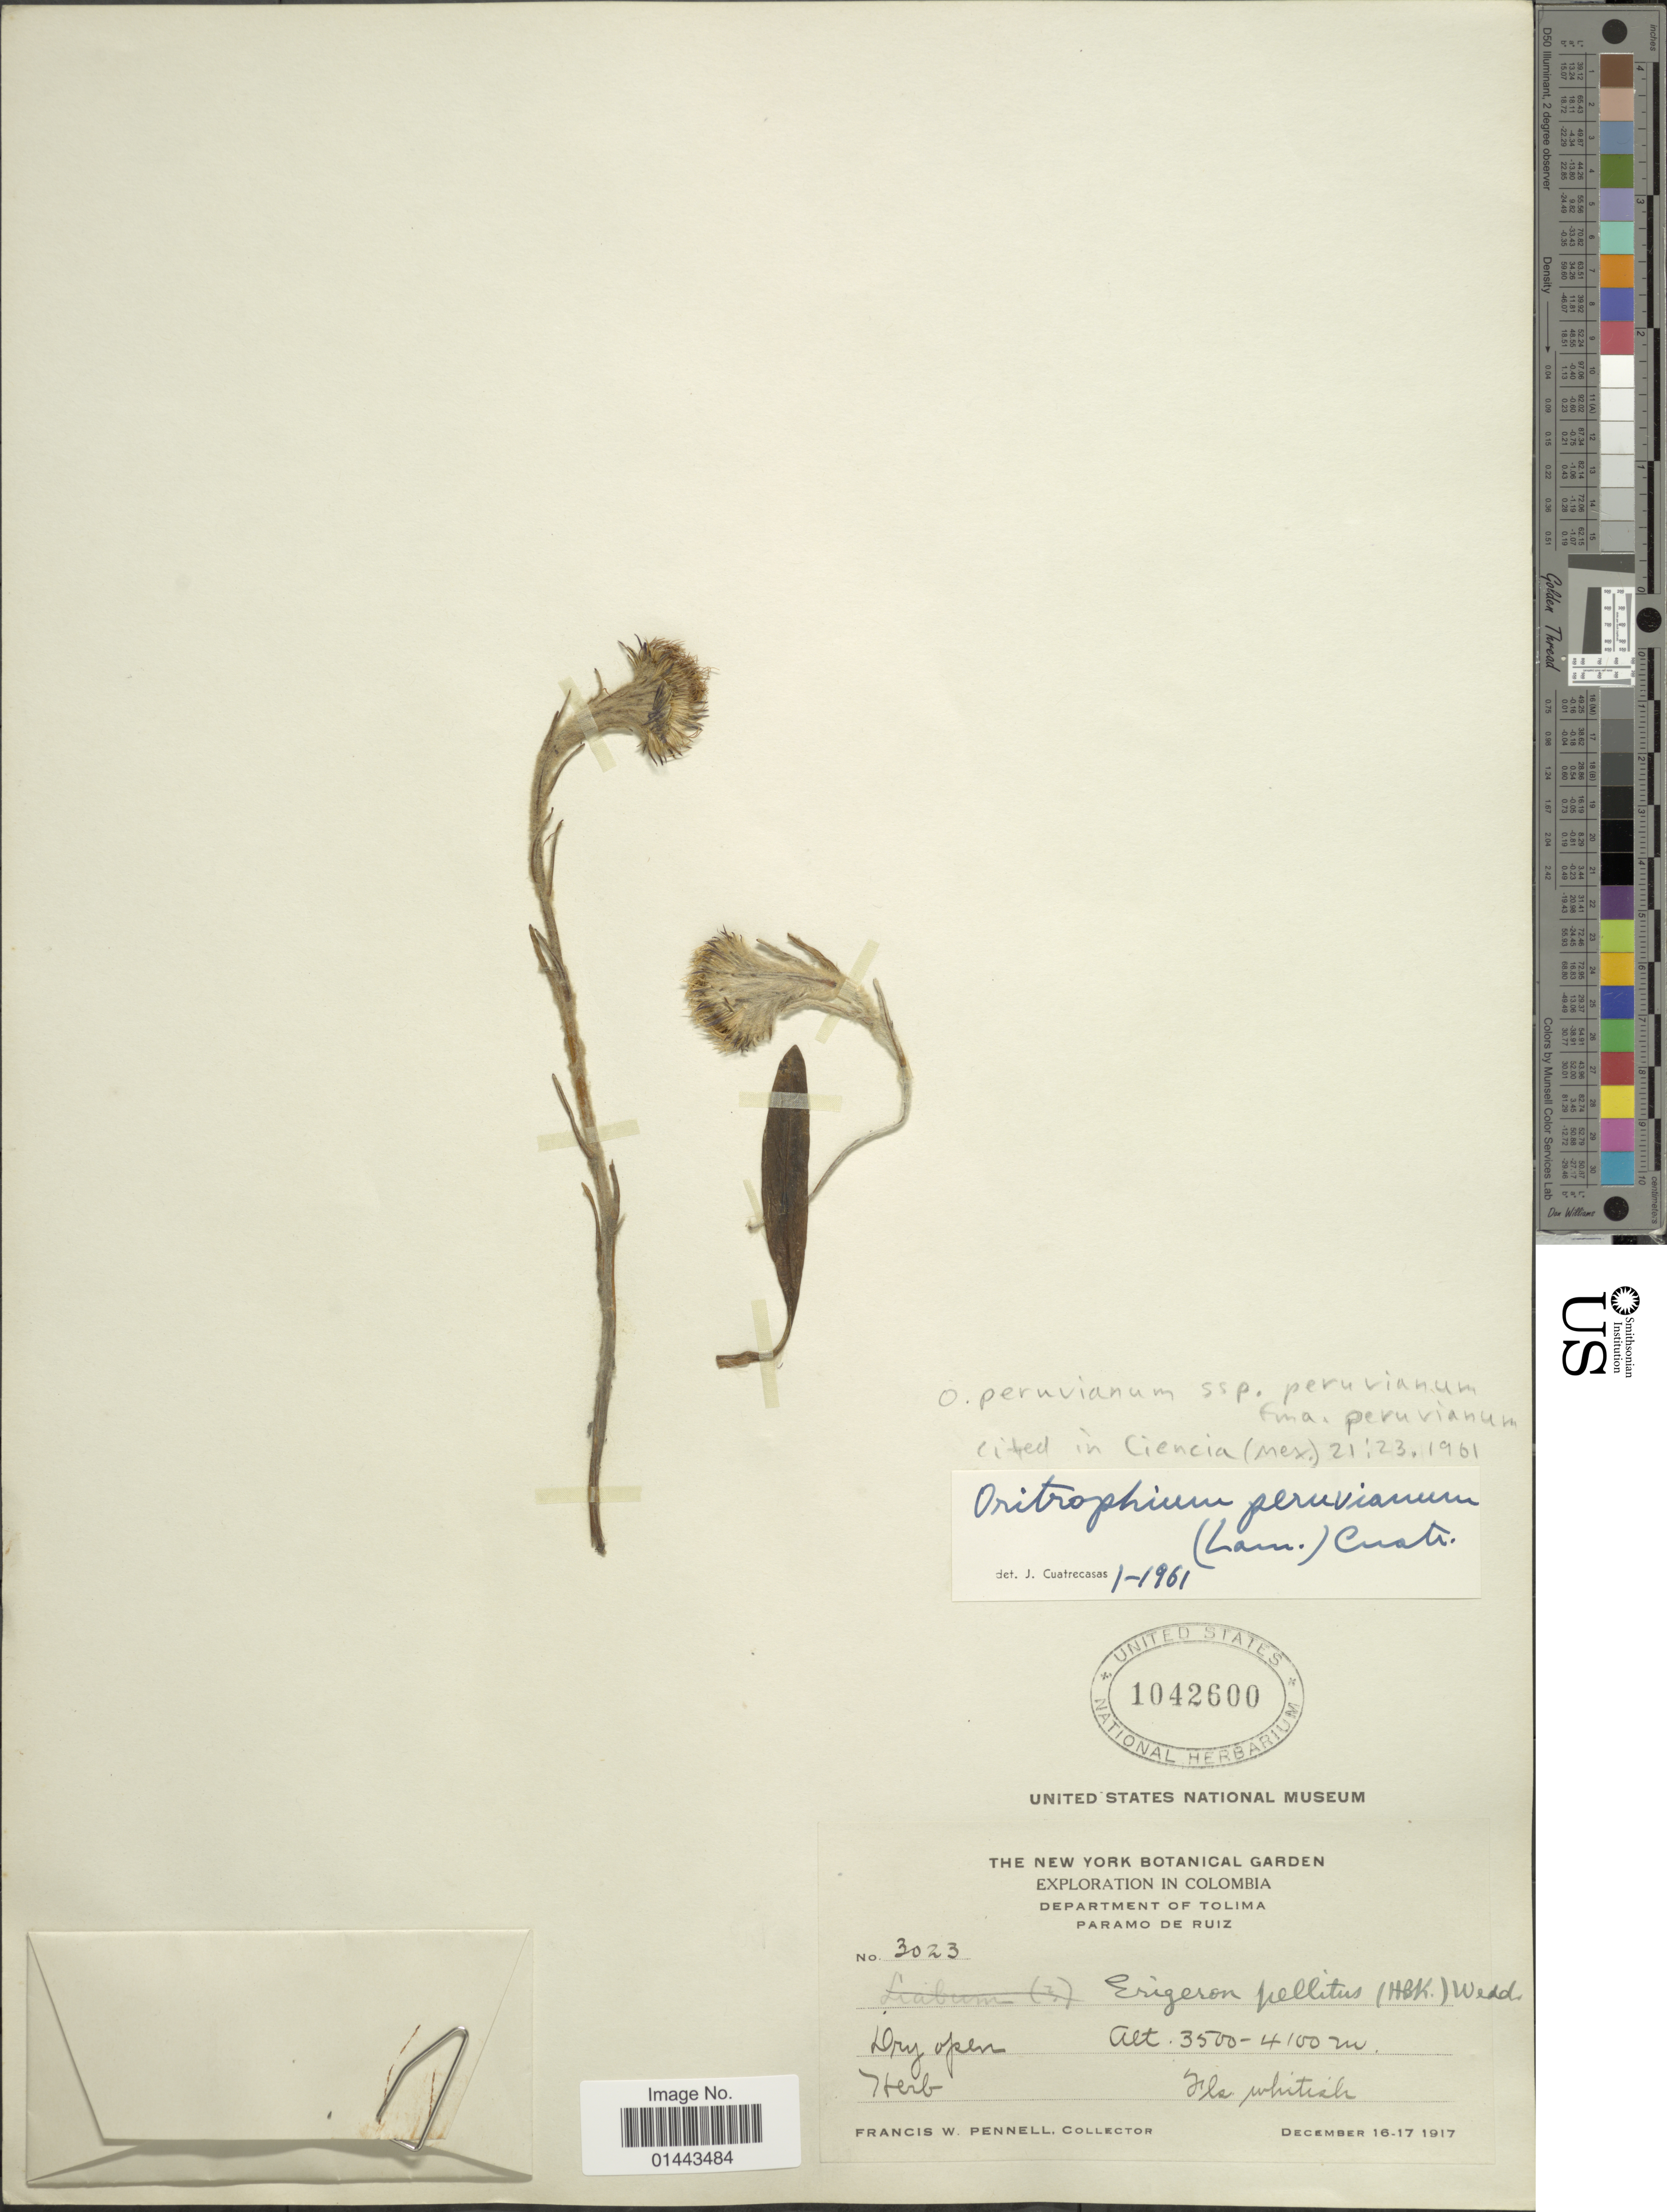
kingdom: Plantae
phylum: Tracheophyta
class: Magnoliopsida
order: Asterales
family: Asteraceae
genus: Oritrophium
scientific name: Oritrophium peruvianum f. peruvianum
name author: (Lam.) Cuatrec.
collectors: F. W. Pennell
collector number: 3023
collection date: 1917-12-16/1917-12-17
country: Colombia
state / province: Tolima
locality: Paramo de Ruiz, dry open.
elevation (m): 3500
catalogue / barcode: US 1042600